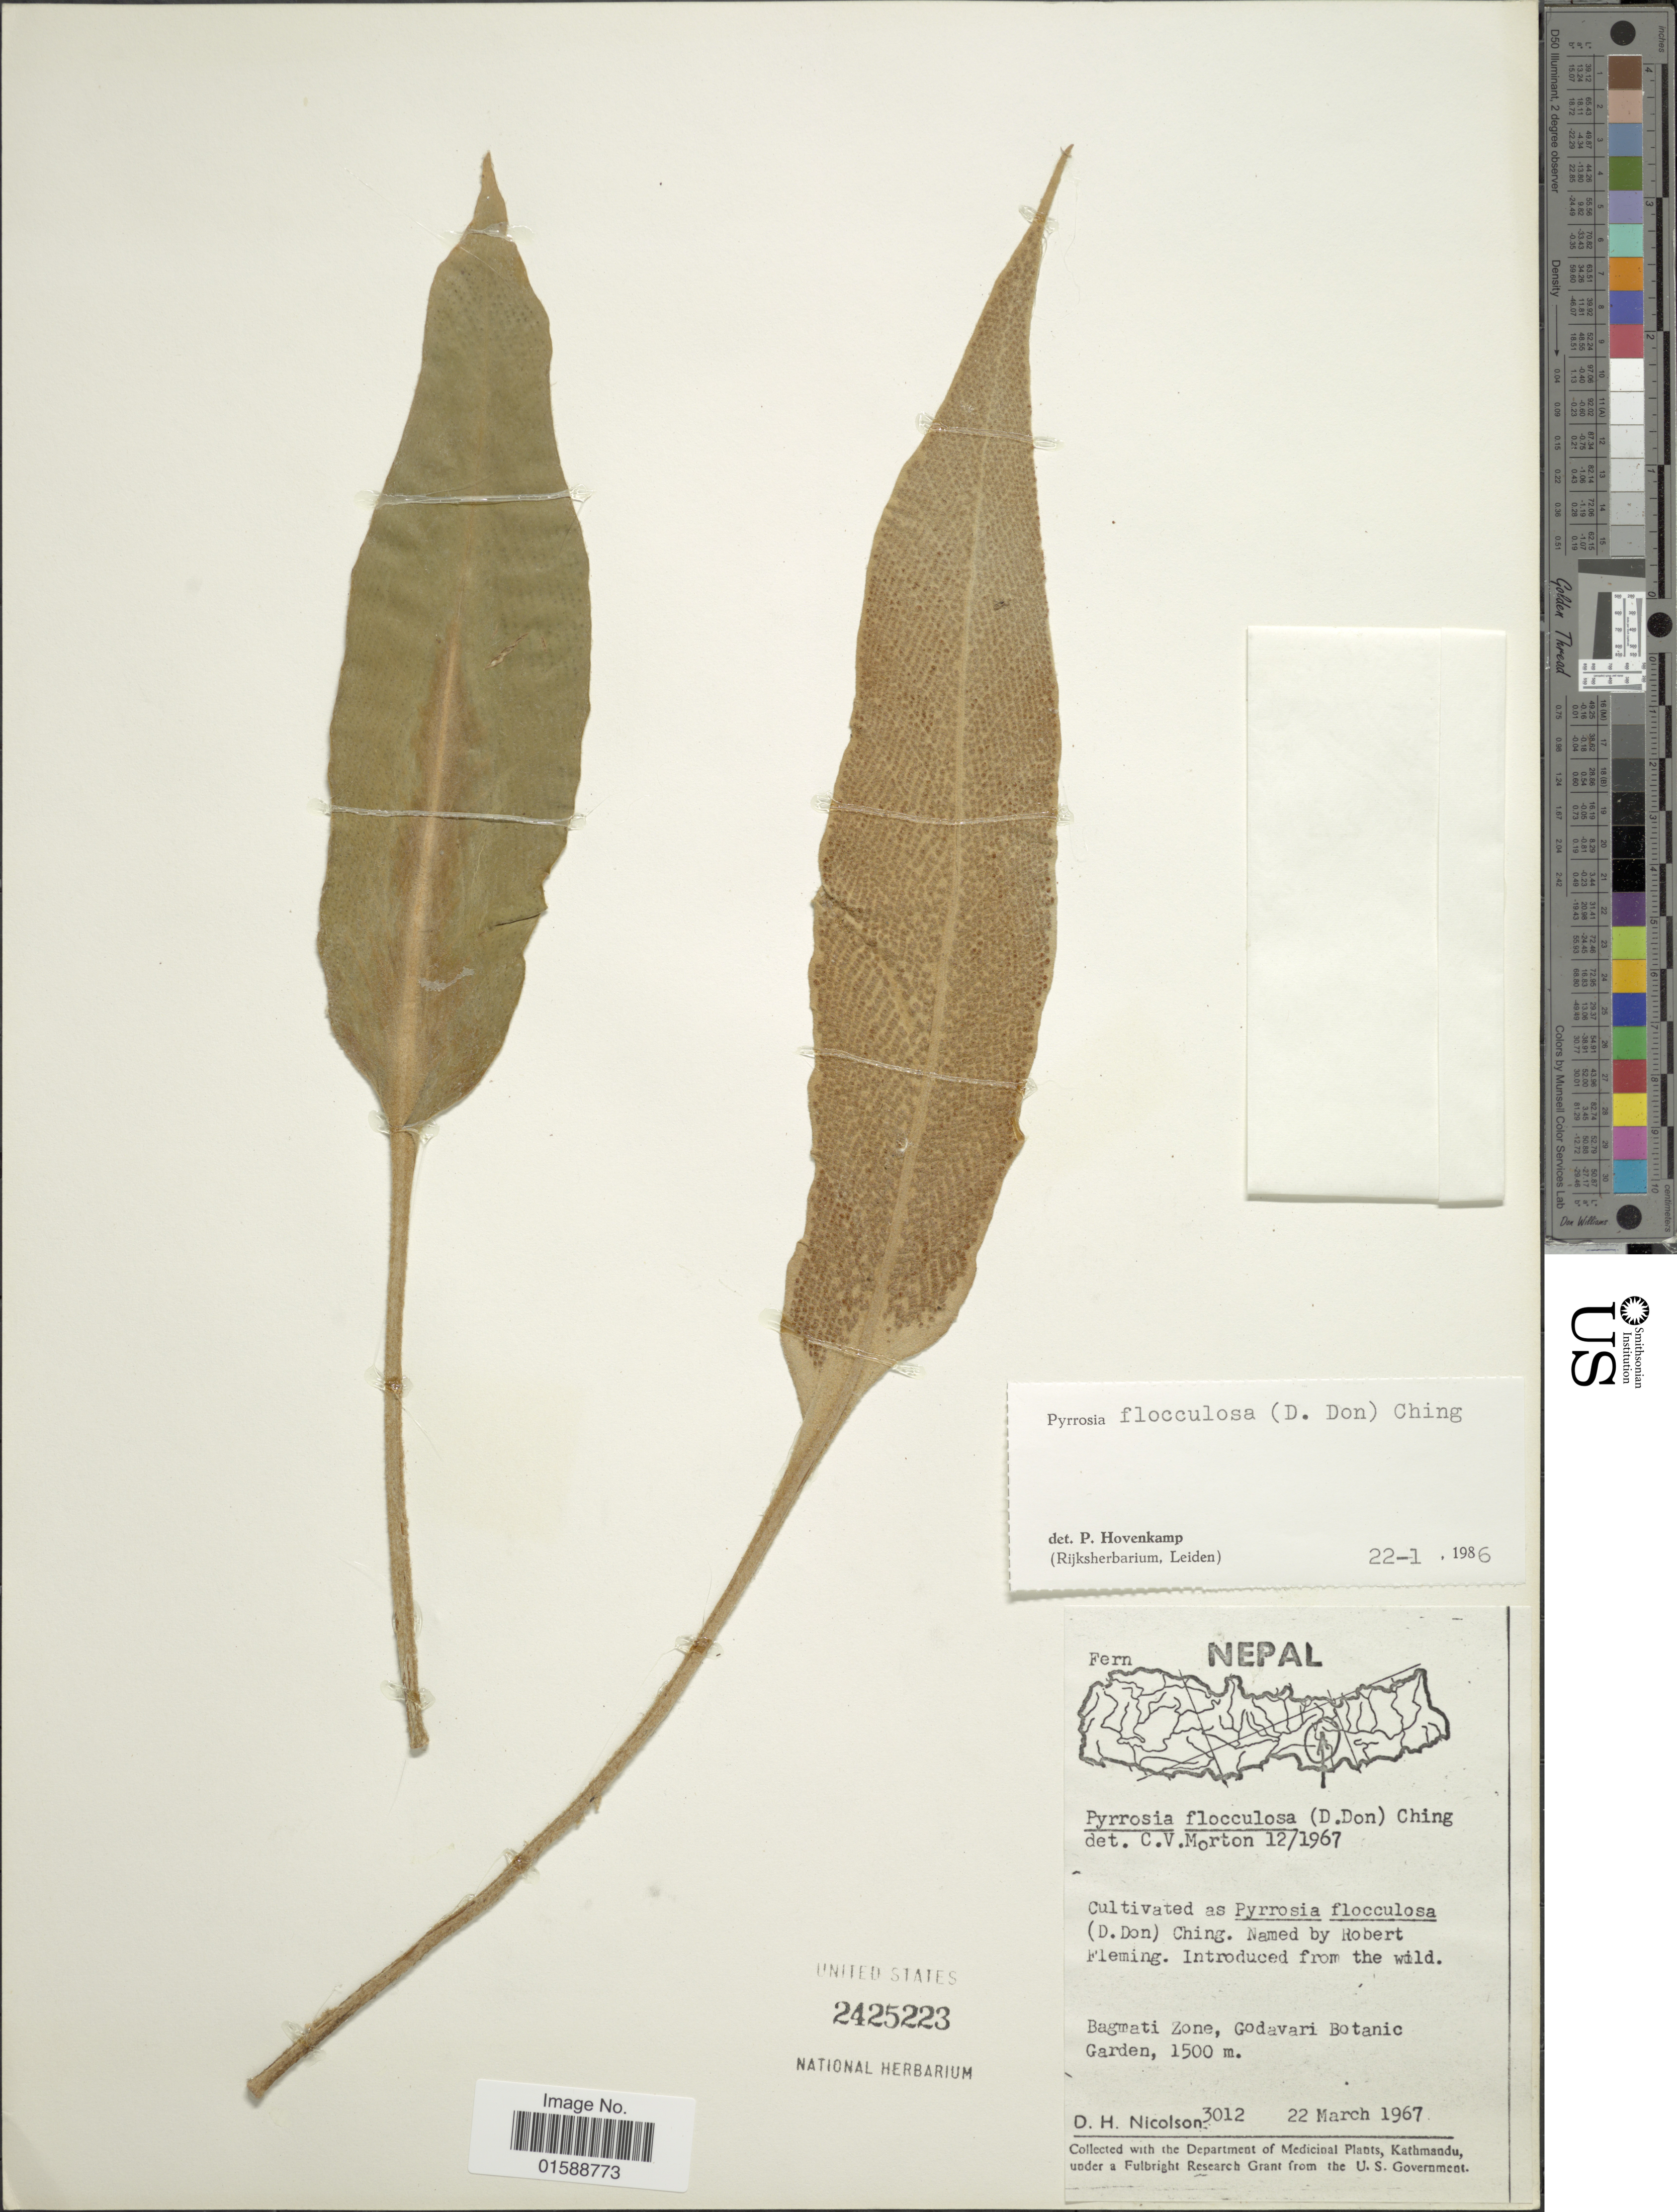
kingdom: Plantae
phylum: Tracheophyta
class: Polypodiopsida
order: Polypodiales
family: Polypodiaceae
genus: Pyrrosia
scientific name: Pyrrosia flocculosa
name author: (D. Don) Ching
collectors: D. H. Nicolson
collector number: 3012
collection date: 1967-03-22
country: Nepal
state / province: Bagmati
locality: Bagmati Zone, Godavari Botanic Garden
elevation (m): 1500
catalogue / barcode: US 2425223